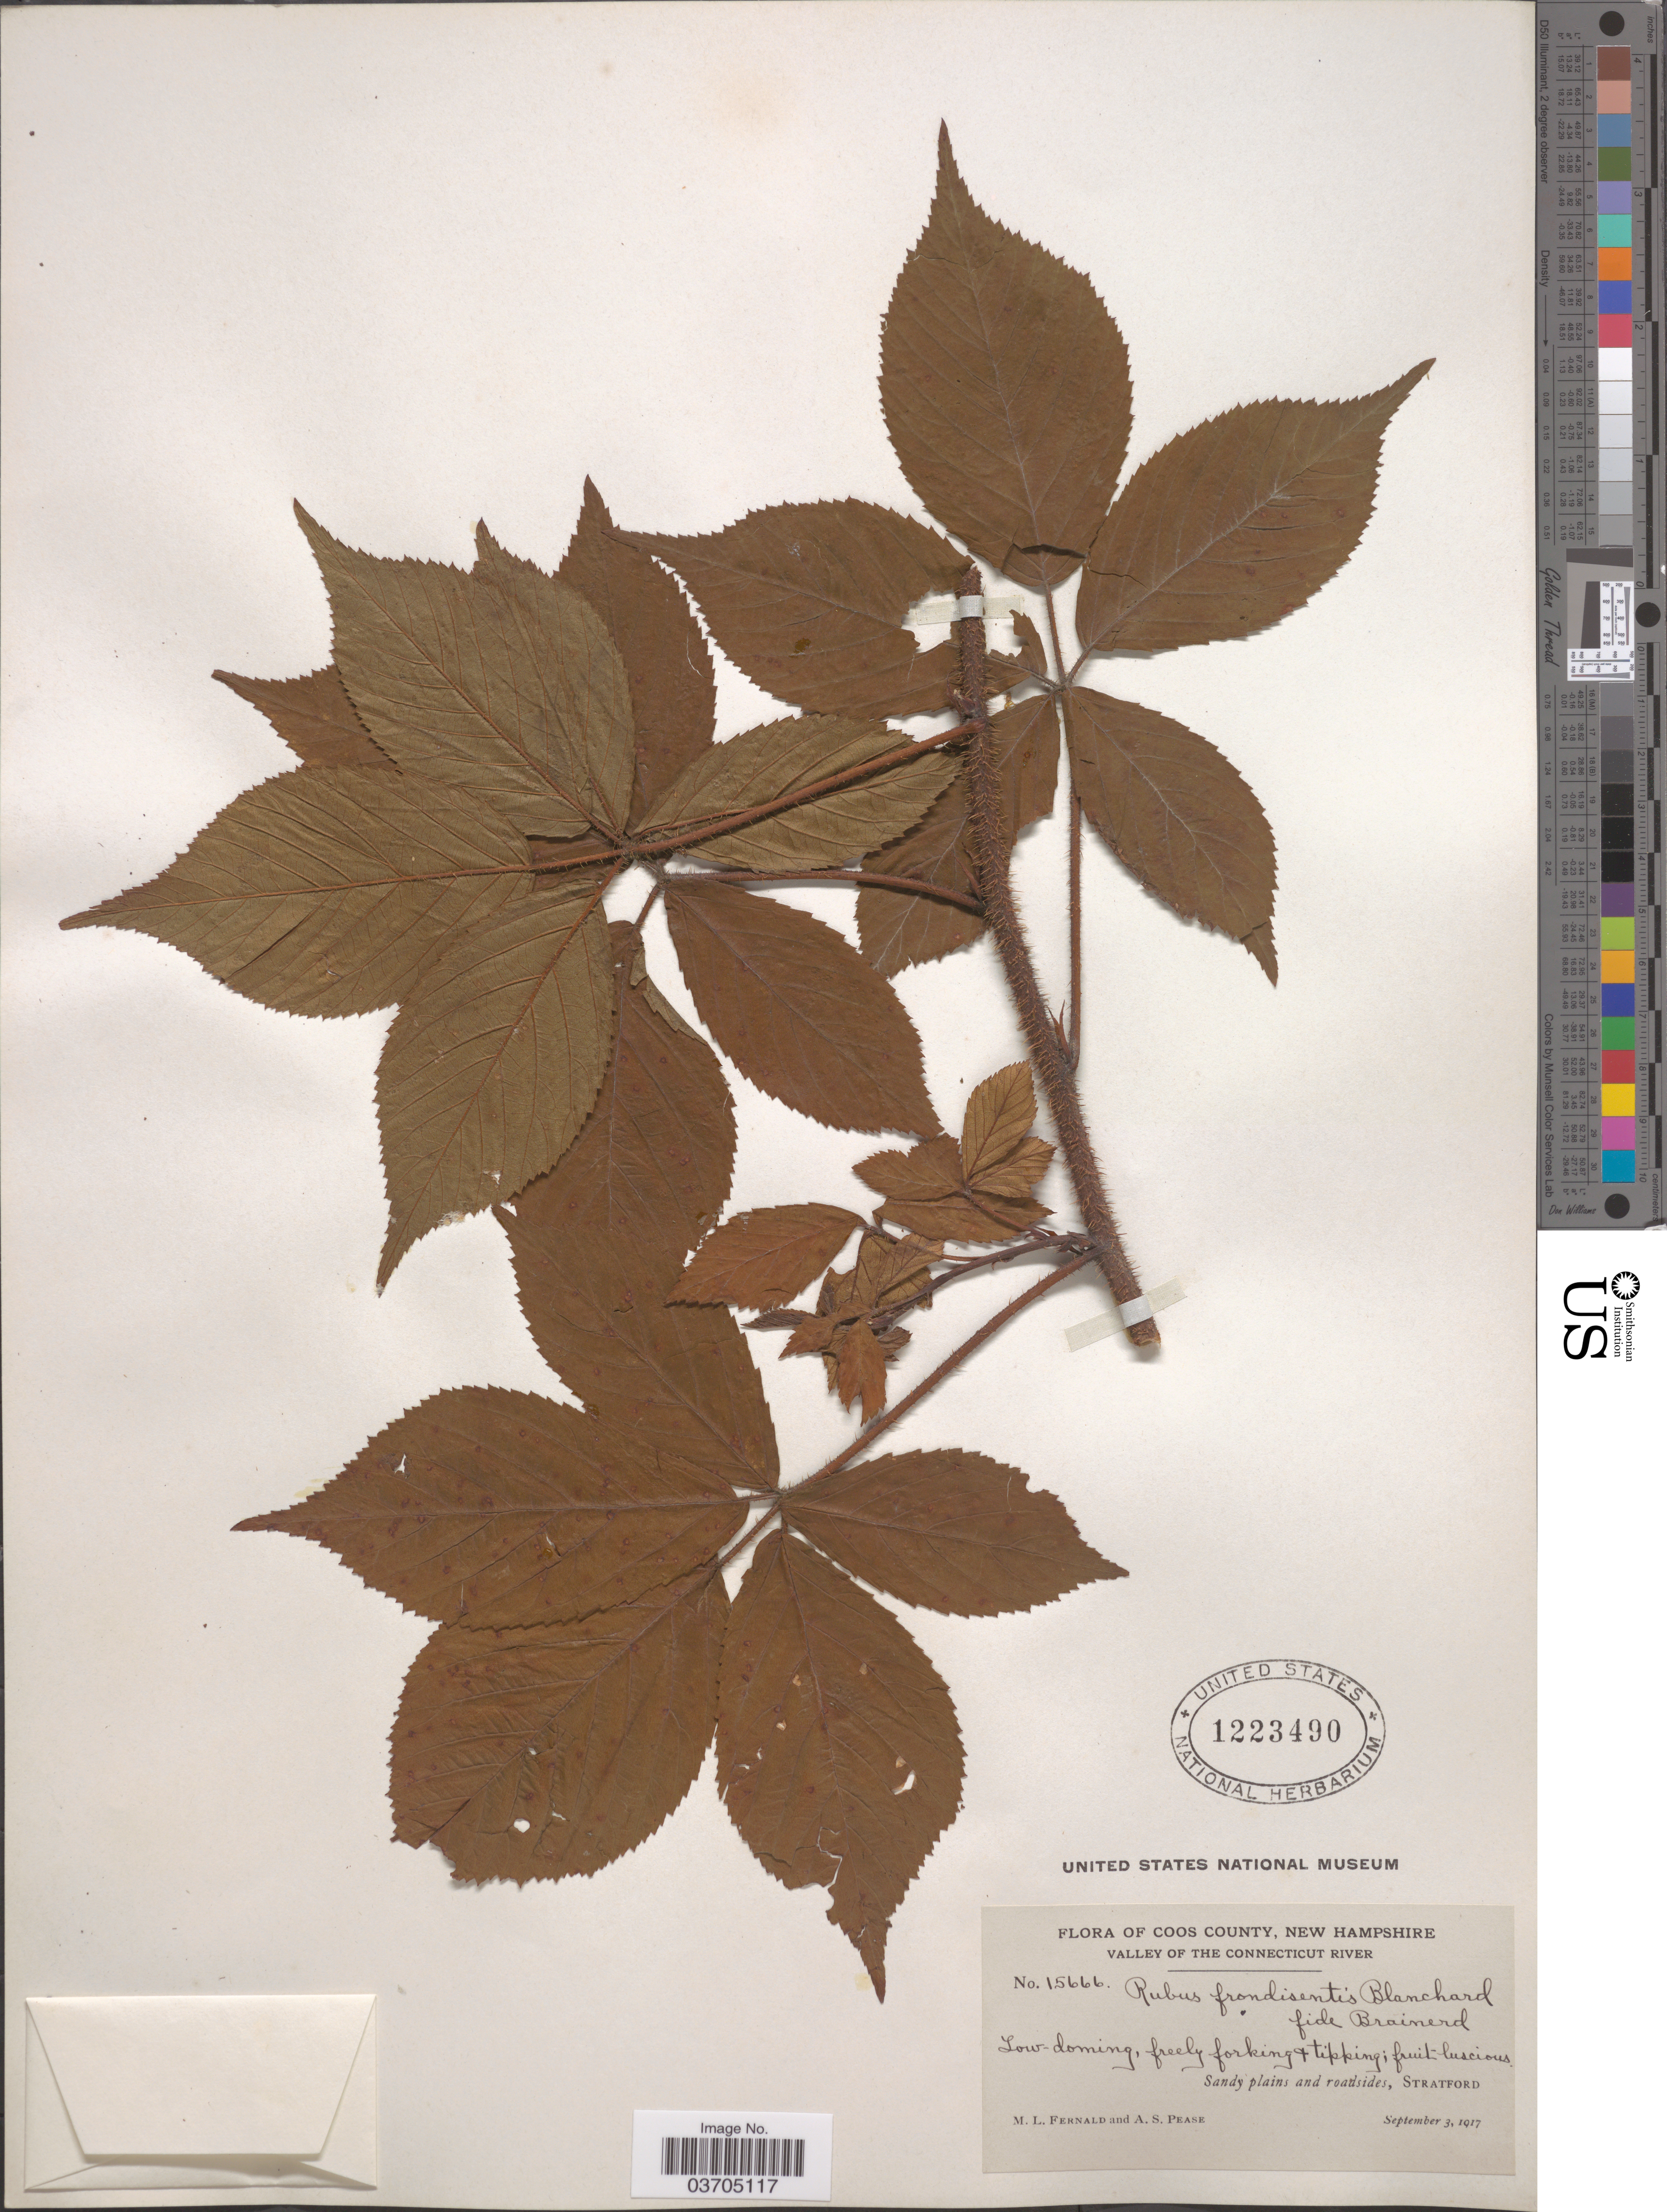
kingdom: Plantae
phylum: Tracheophyta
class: Magnoliopsida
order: Rosales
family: Rosaceae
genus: Rubus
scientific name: Rubus frondisentis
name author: Blanch.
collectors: M. L. Fernald & A. S. Pease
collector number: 15666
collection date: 1917-09-03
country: United States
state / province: New Hampshire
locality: Coos County. Valley of the Connecticut River. Stratford.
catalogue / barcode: US 1223490